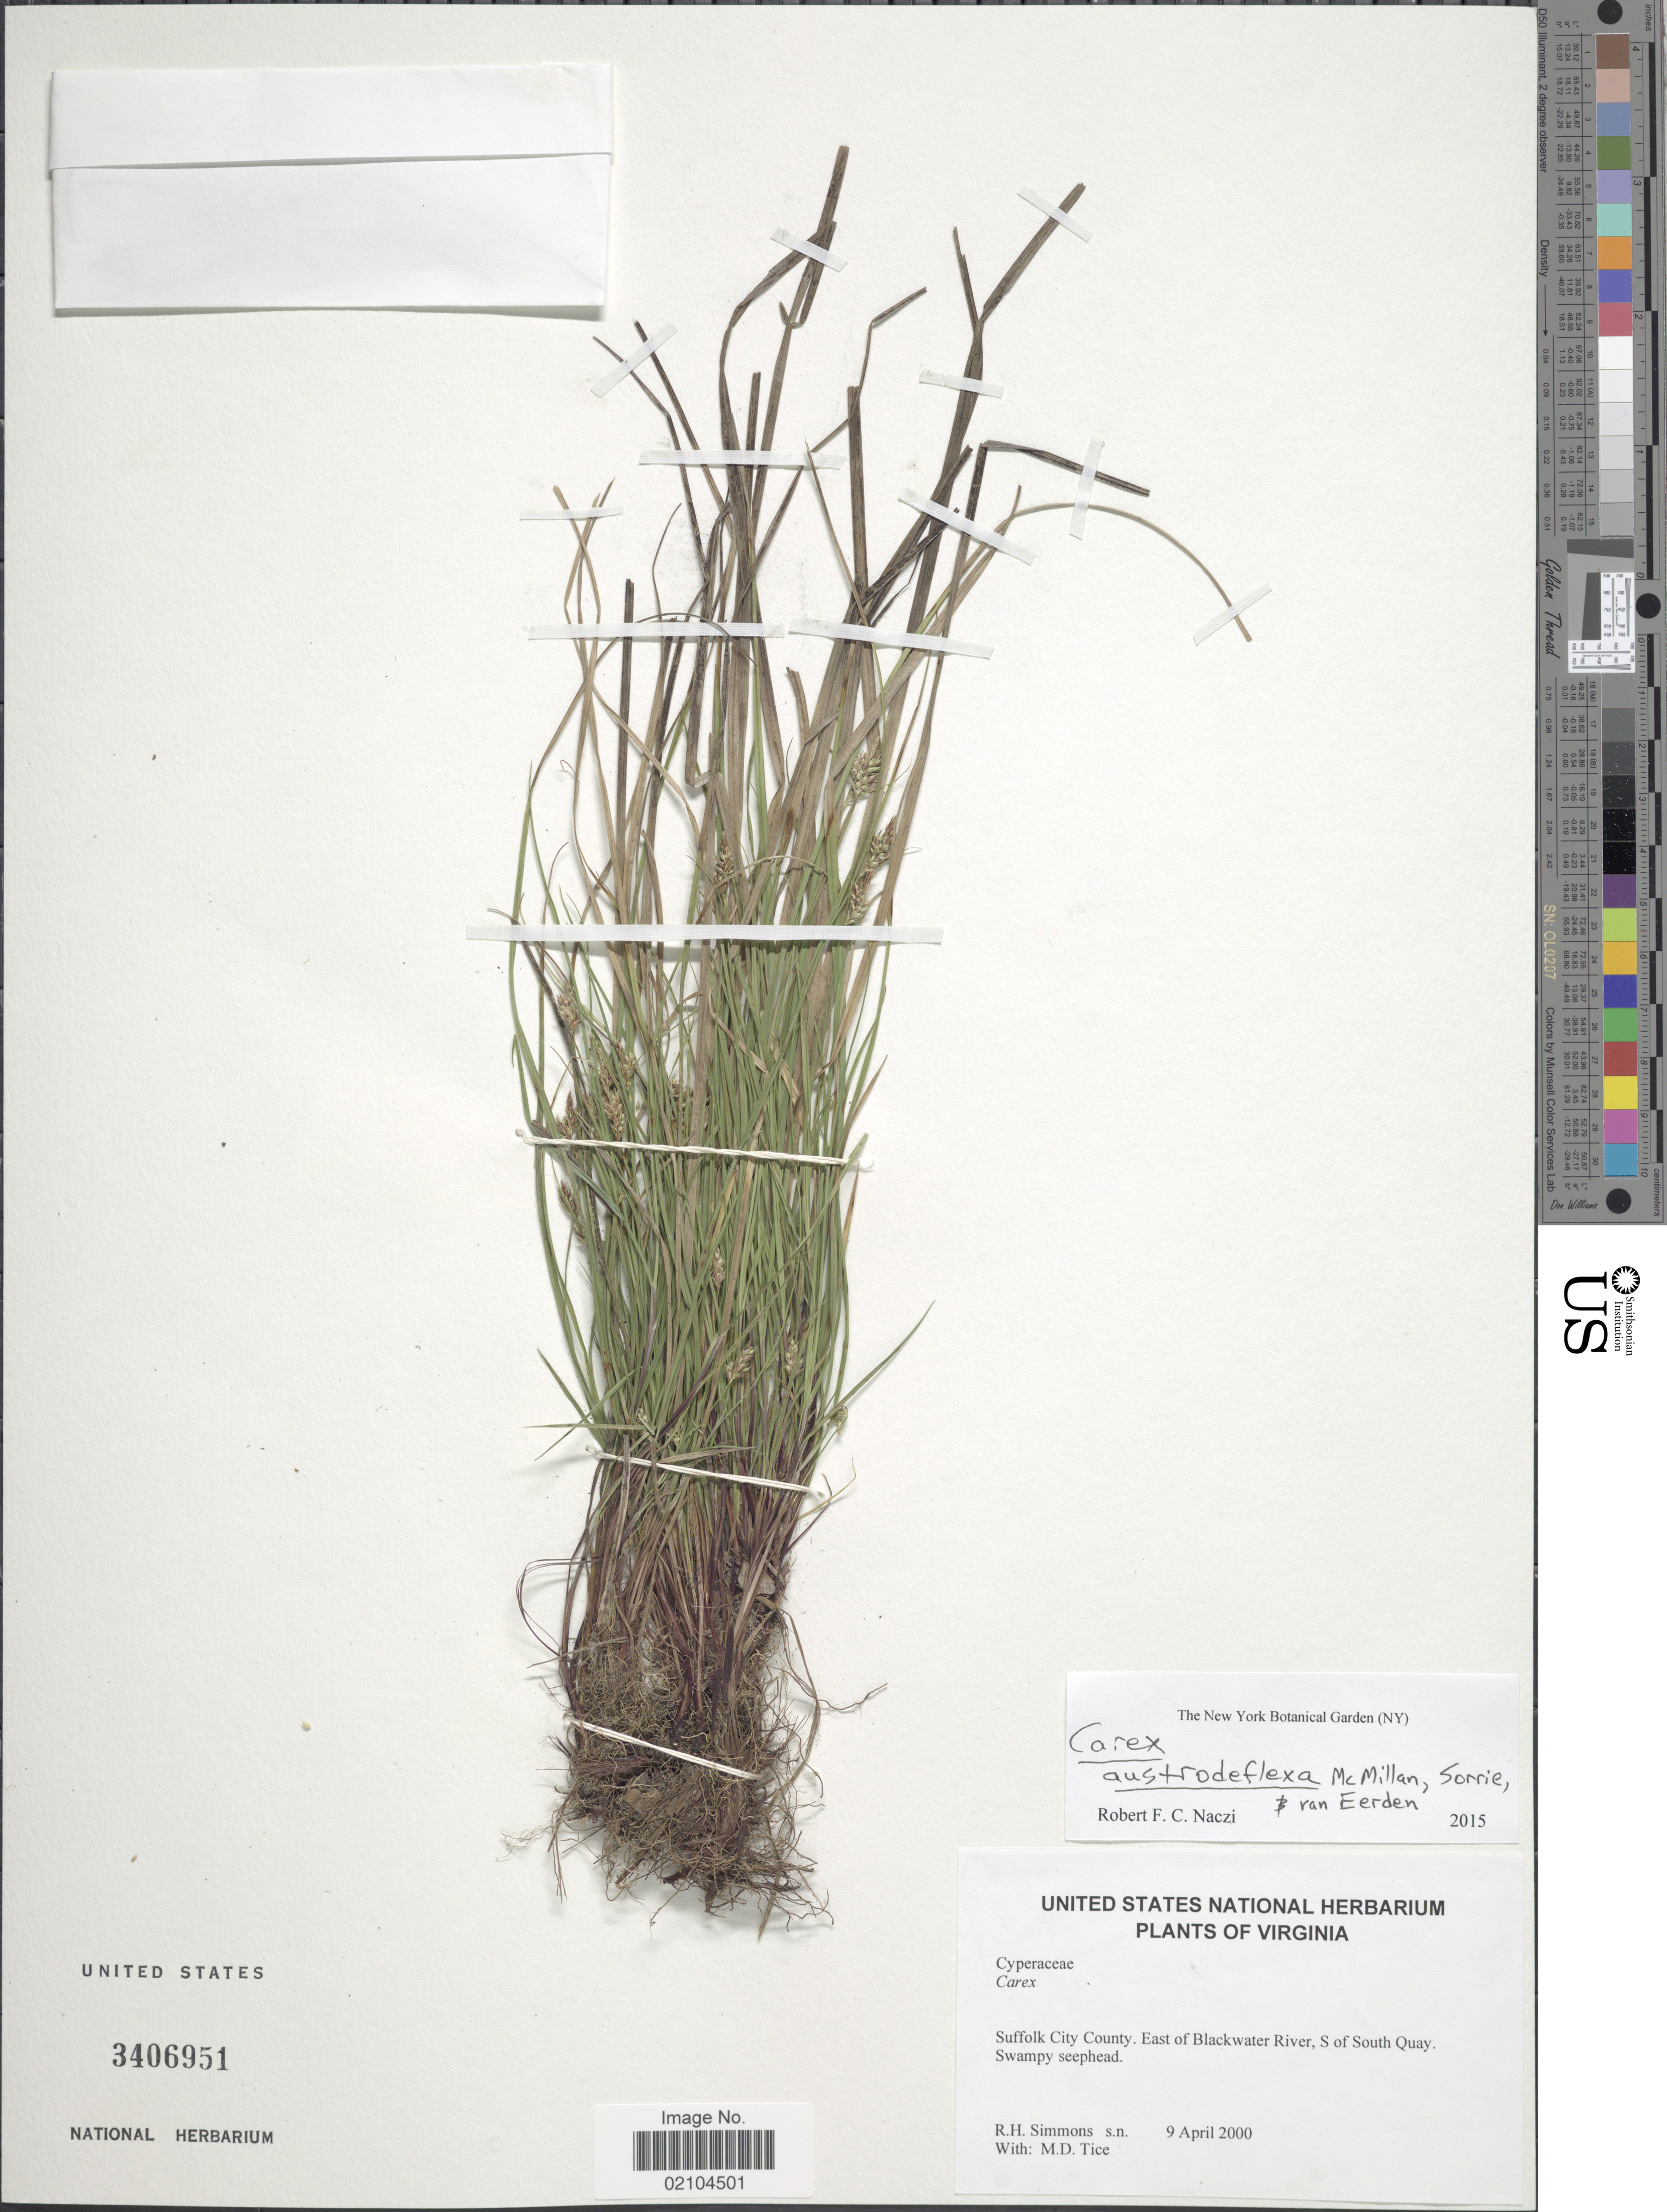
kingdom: Plantae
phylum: Tracheophyta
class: Liliopsida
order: Poales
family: Cyperaceae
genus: Carex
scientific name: Carex austrodeflexa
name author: P.D. McMillan et al.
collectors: R. H. Simmons & M. Tice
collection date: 2000-04-09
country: United States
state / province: Virginia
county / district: City of Suffolk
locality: Suffolk City County, East of Blackwater River, S of South Quay, swampy seephead.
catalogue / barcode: US 3406951